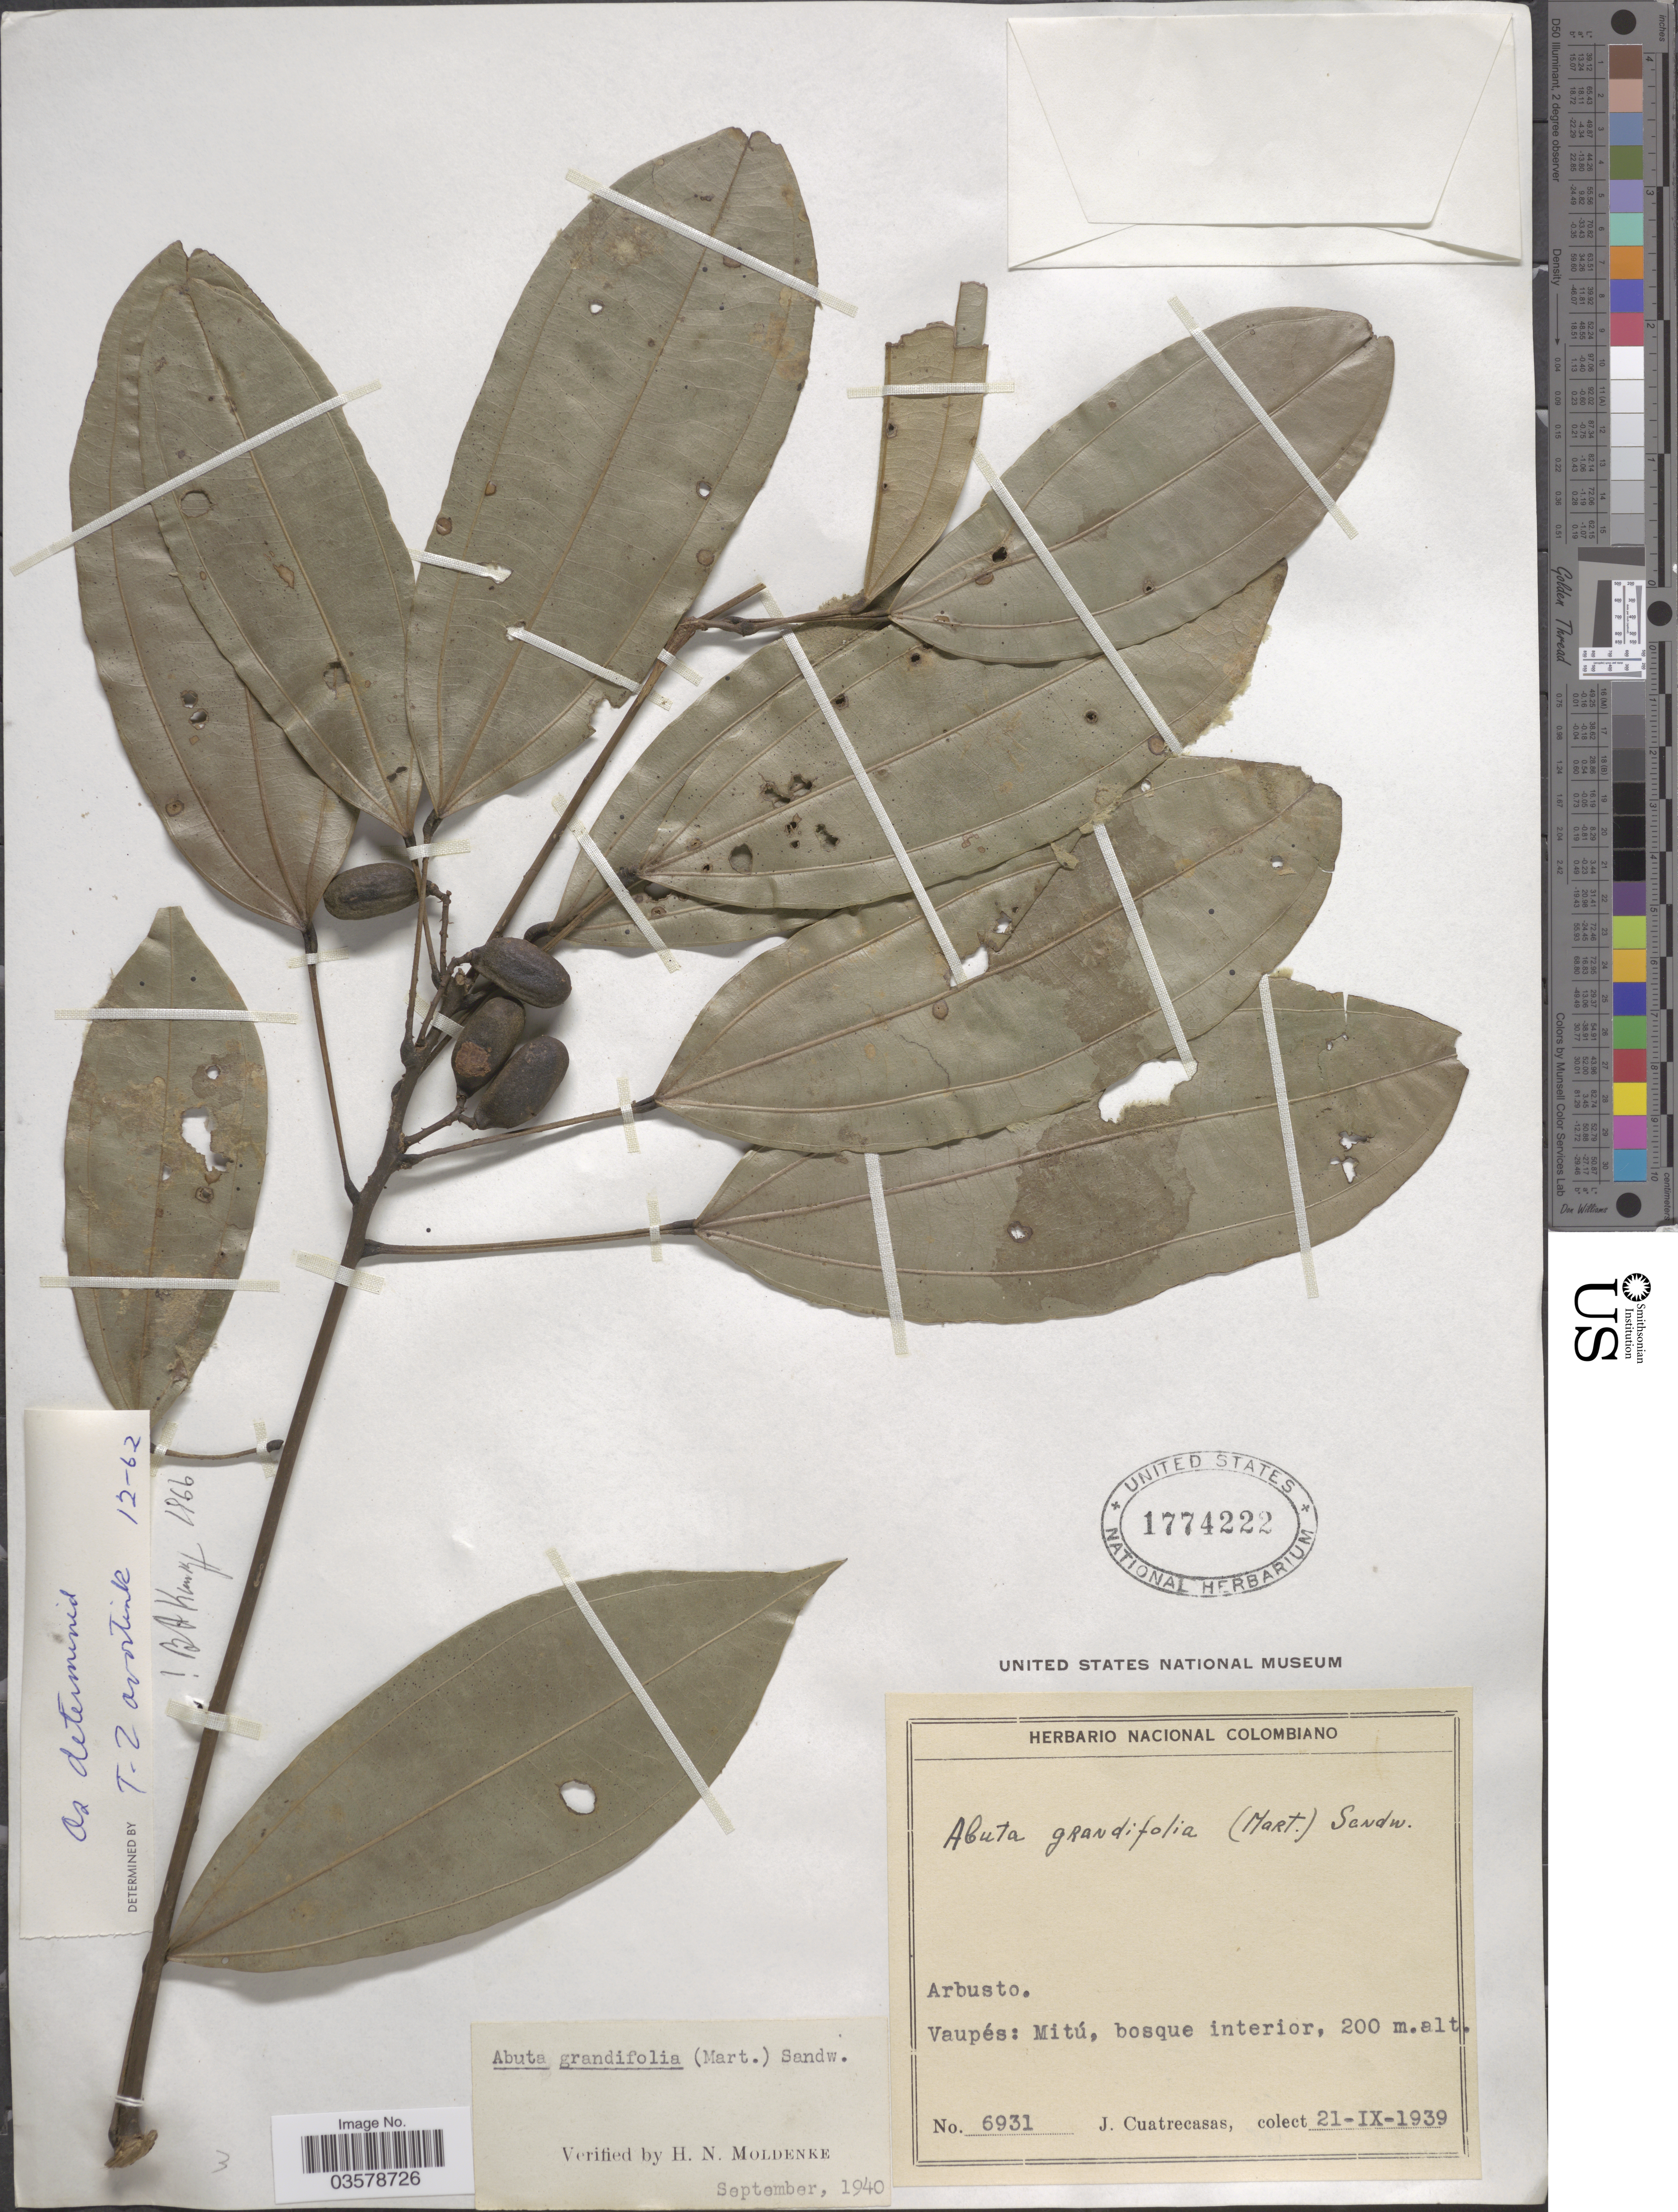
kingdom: Plantae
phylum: Tracheophyta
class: Magnoliopsida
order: Ranunculales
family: Menispermaceae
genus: Abuta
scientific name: Abuta grandifolia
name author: (Mart.) Sandwith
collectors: J. Cuatrecasas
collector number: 6931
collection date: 1939-09-21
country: Colombia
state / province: Vaupés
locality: Mitú, bosque interior.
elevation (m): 200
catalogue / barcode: US 1774222